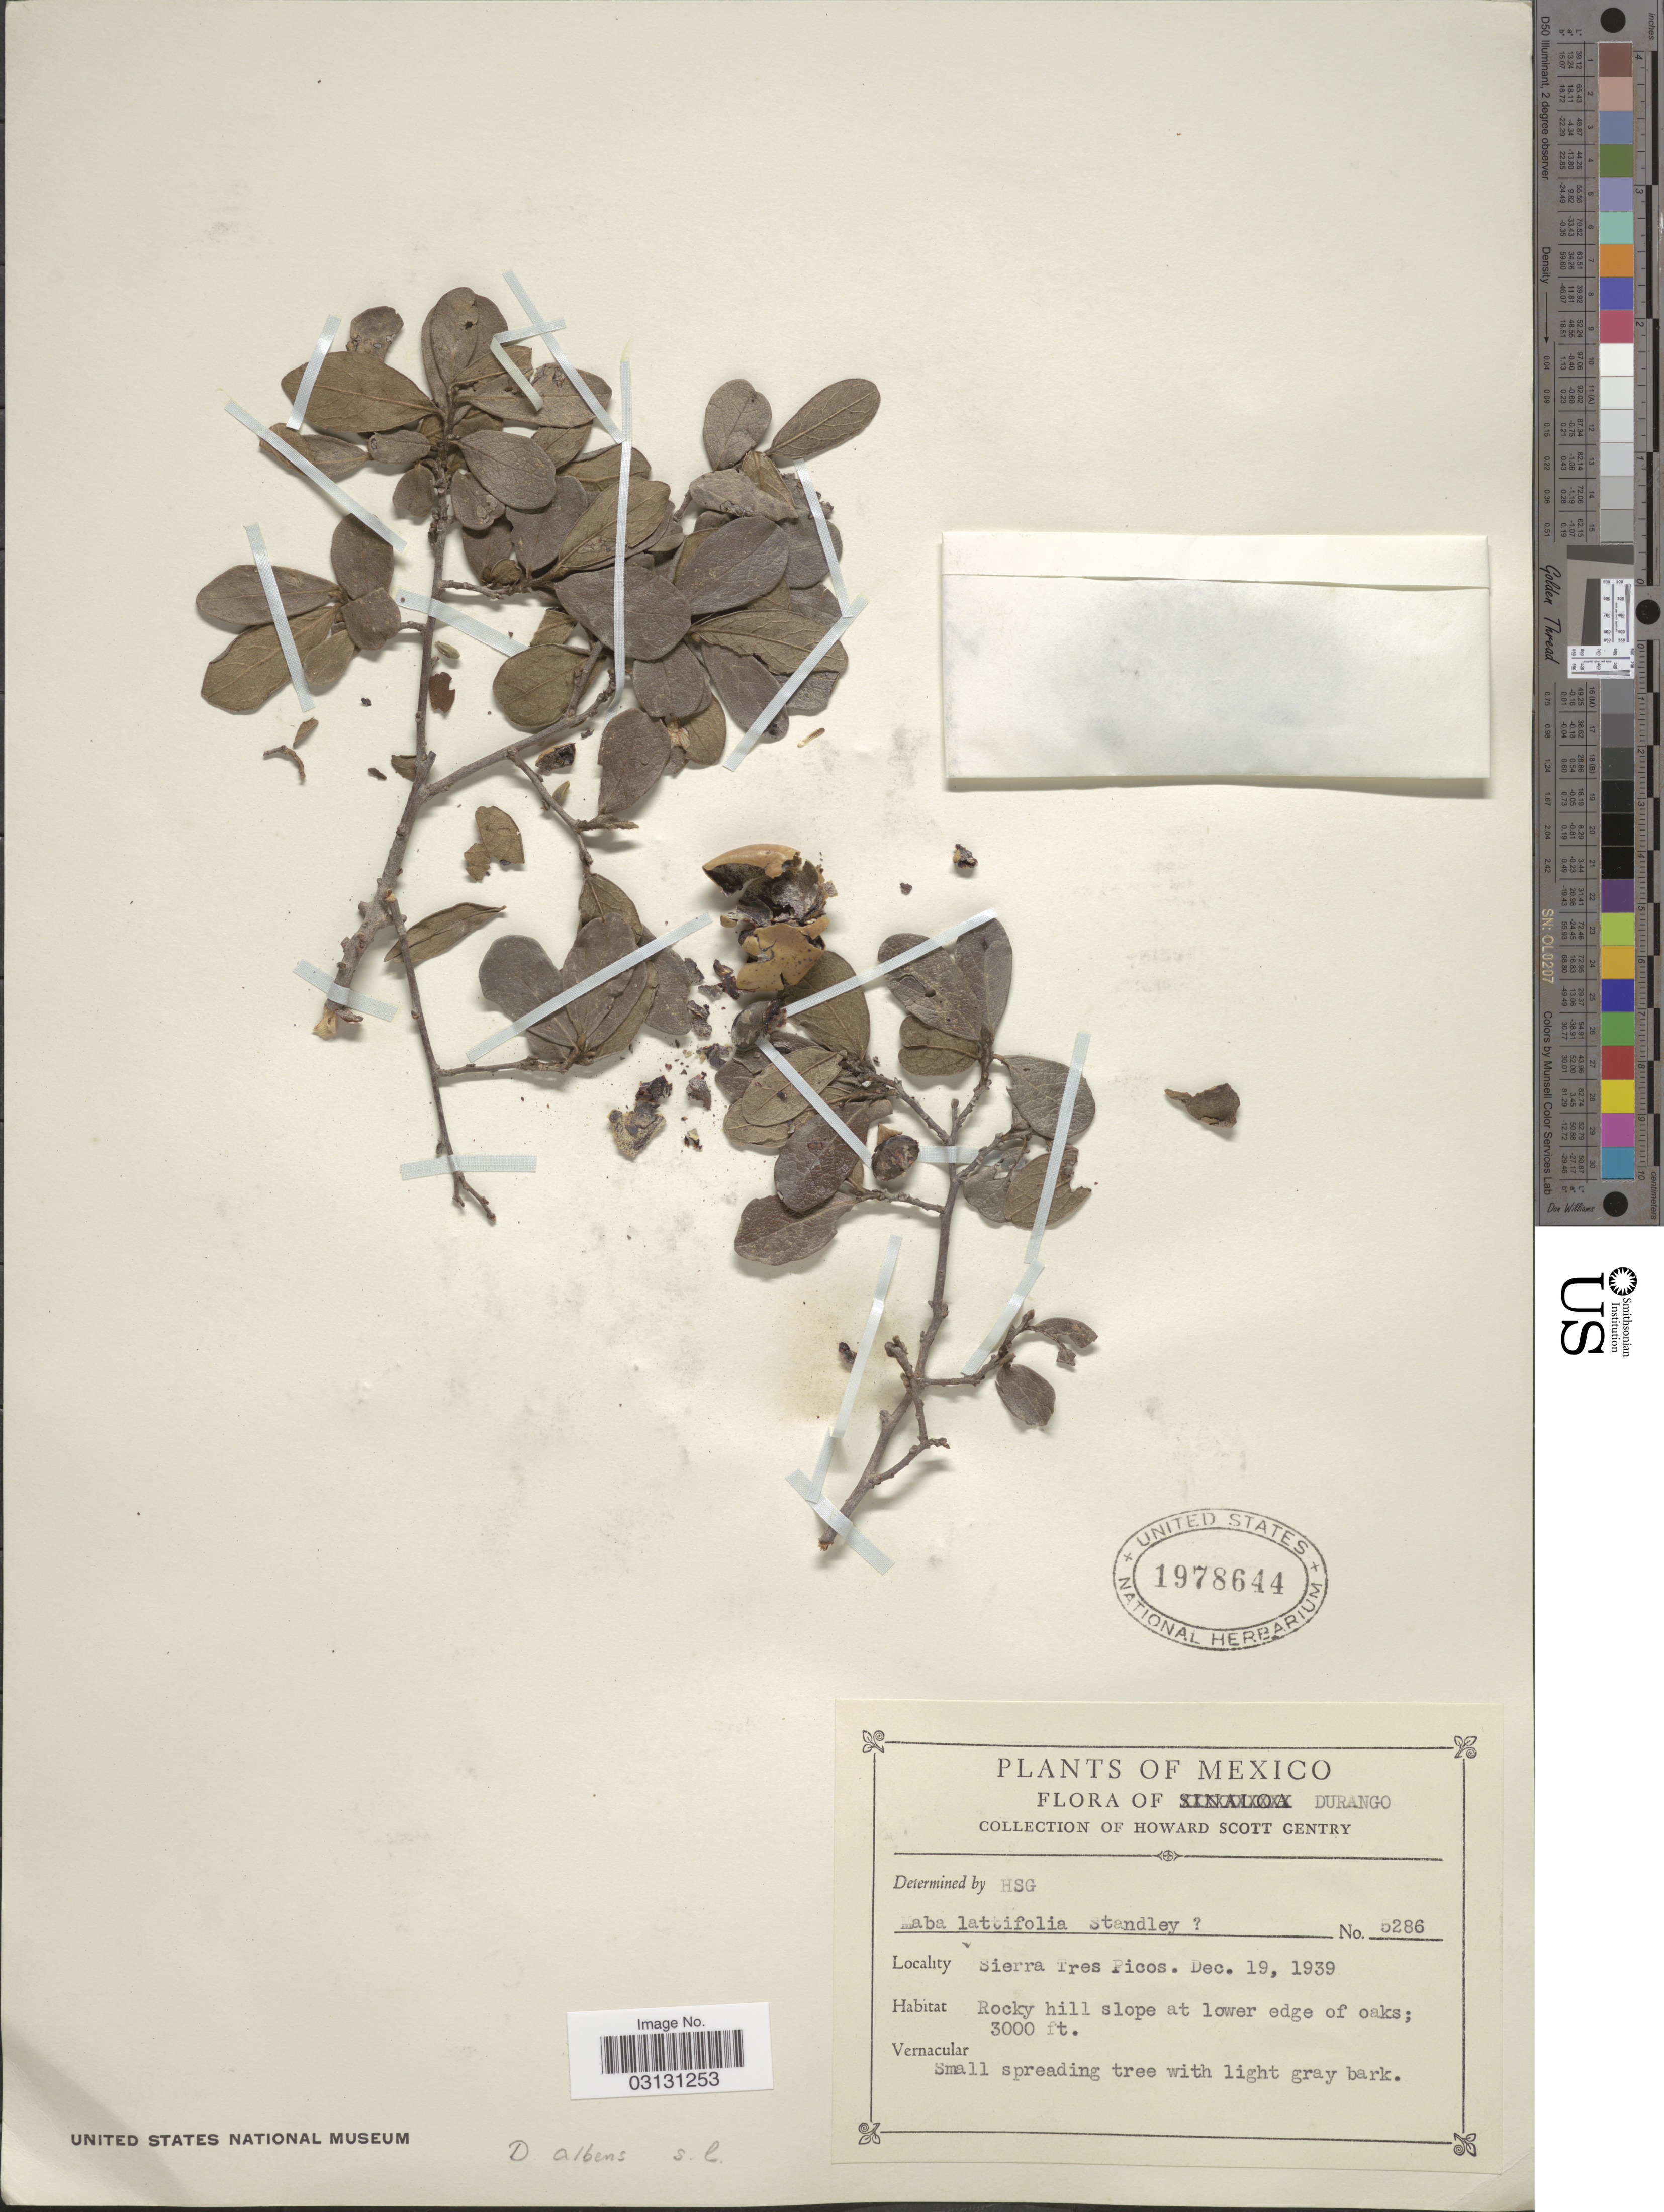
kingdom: Plantae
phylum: Tracheophyta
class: Magnoliopsida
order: Ericales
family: Ebenaceae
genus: Diospyros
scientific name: Diospyros aequoris subsp. aequoris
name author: Standl.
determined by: Provance, M.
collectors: H. S. Gentry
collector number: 5286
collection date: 1939-12-19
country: Mexico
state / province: Durango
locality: Sierra Tres Picos.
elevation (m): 914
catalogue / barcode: US 1978644